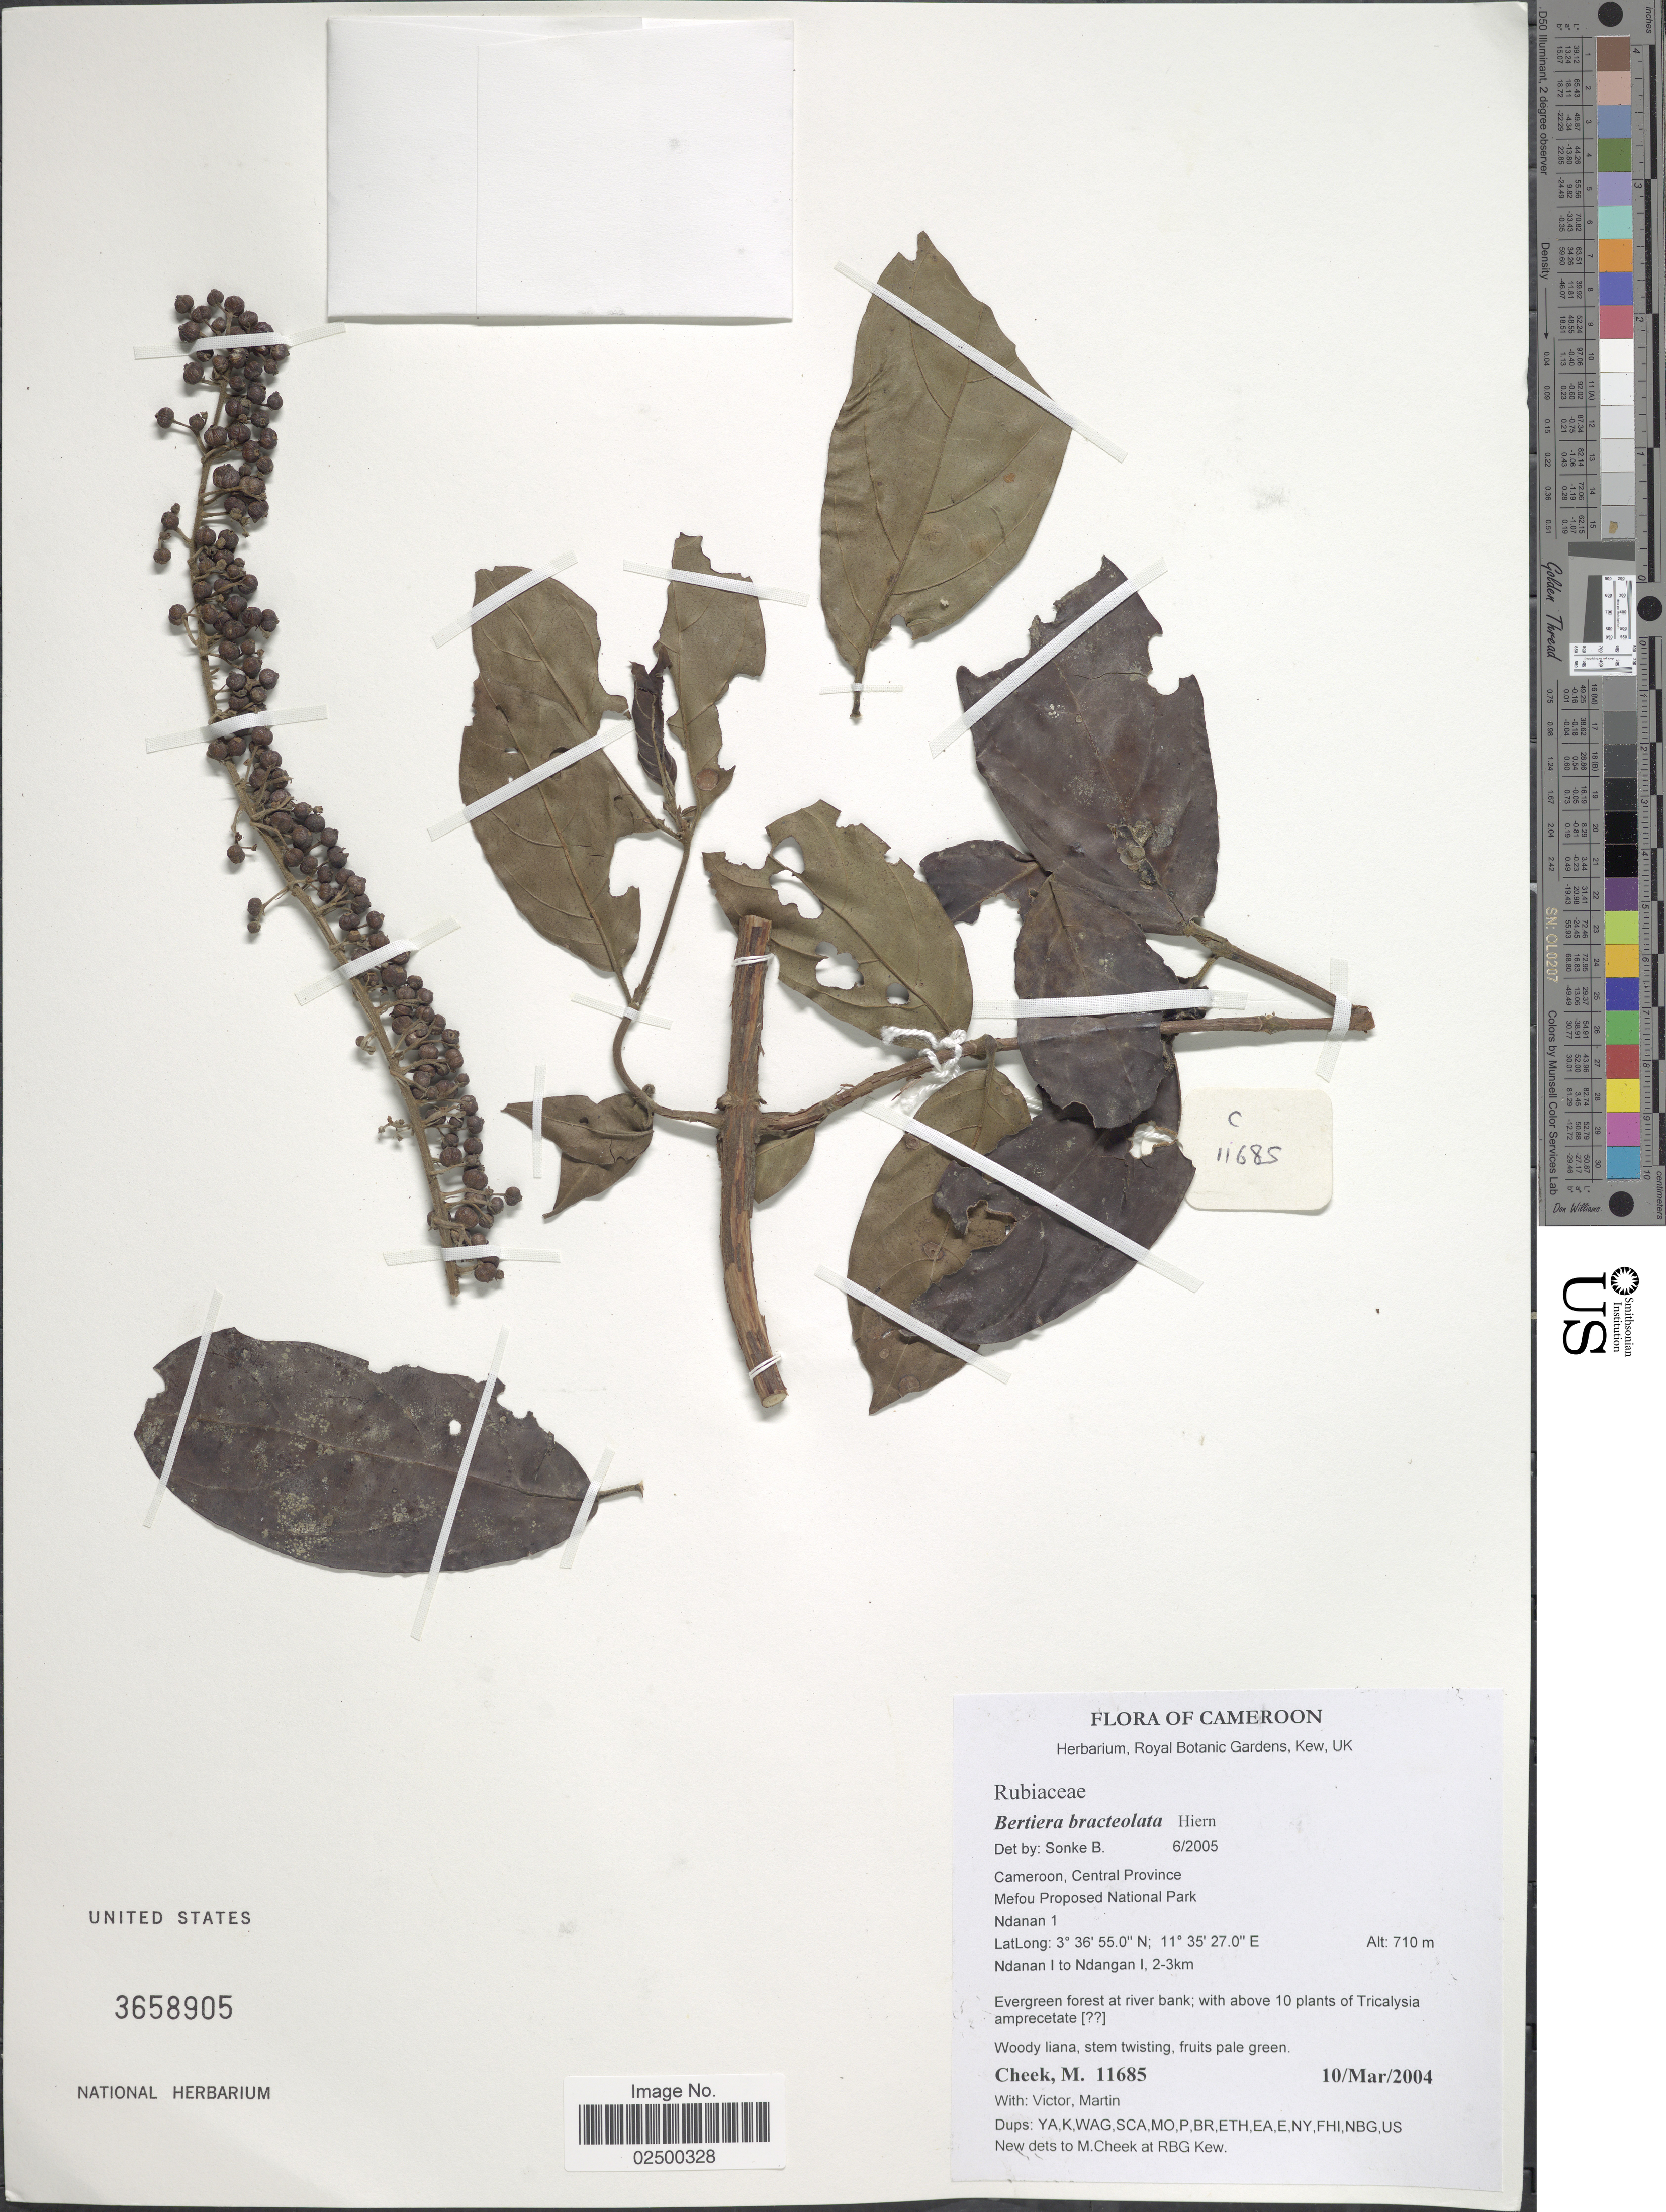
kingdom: Plantae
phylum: Tracheophyta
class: Magnoliopsida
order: Gentianales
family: Rubiaceae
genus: Bertiera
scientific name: Bertiera bracteolata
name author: Hiern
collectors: M. Cheek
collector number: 11865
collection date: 2004-03-10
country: Cameroon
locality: Central Province, Mefou Proposed National Park, Ndanan, Ndanan I to Ndangan I, 2-3 km, evergreen forest at river bank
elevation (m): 710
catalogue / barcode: US 3658905